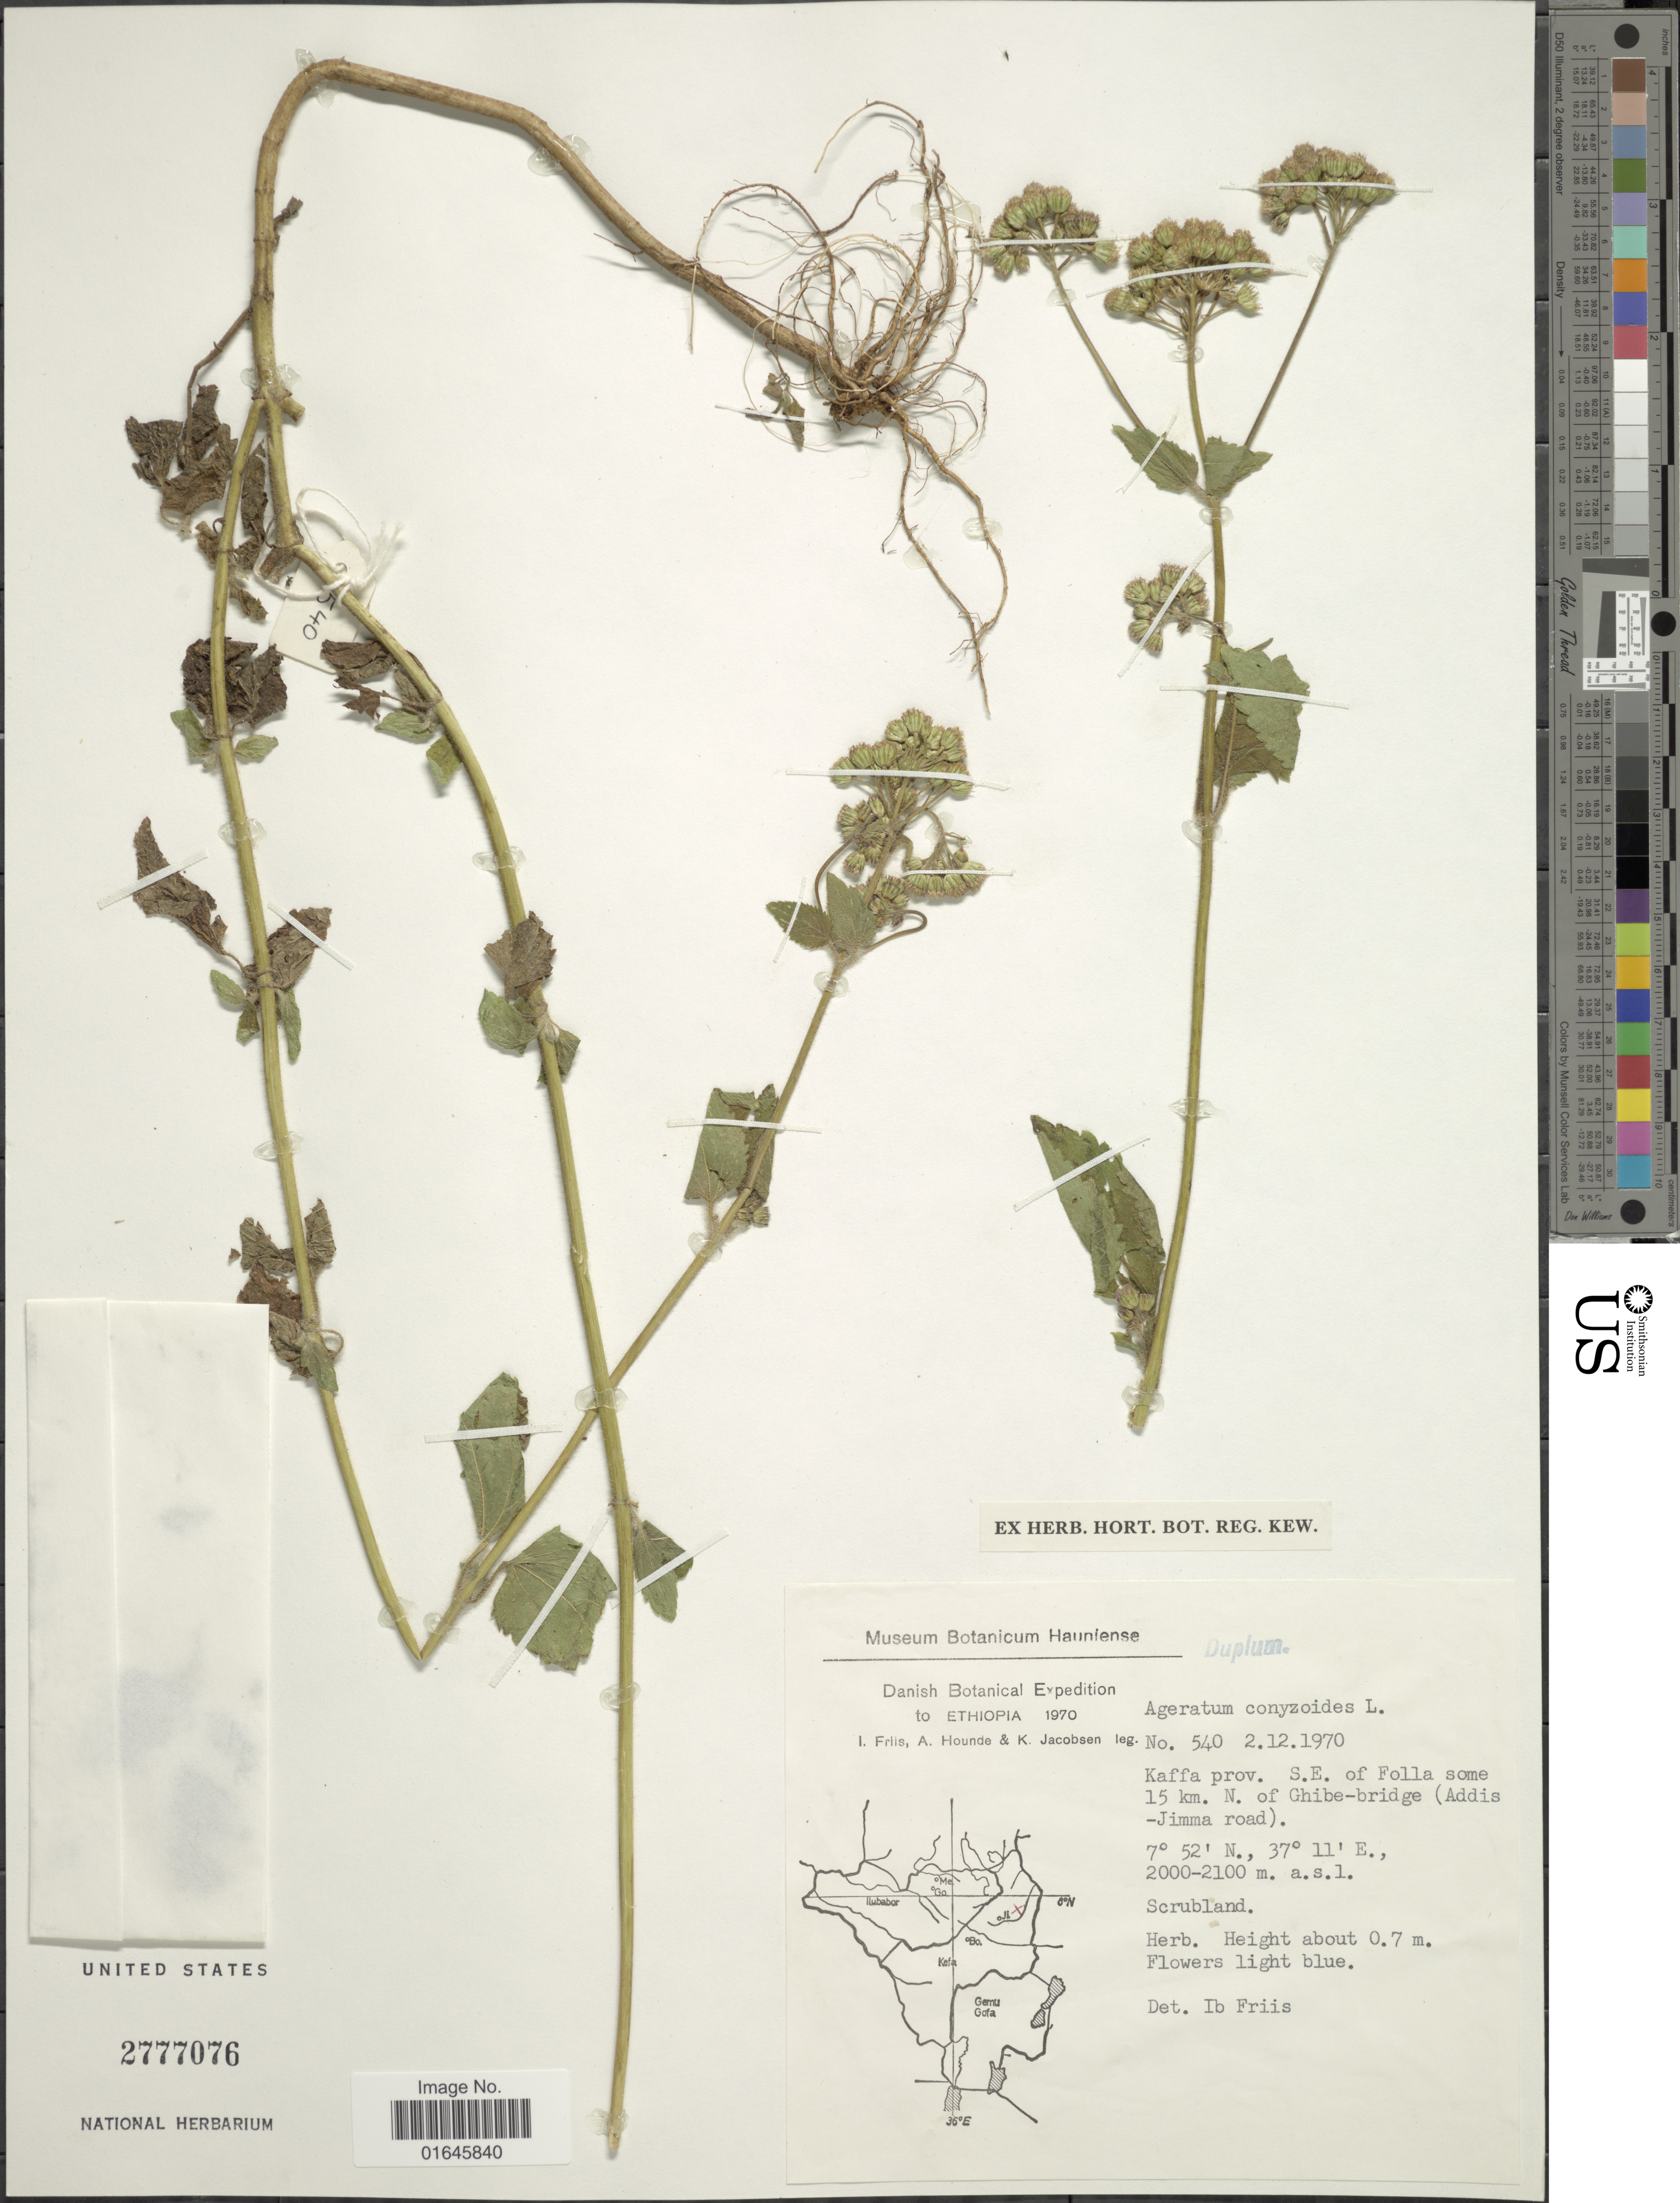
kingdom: Plantae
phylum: Tracheophyta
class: Magnoliopsida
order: Asterales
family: Asteraceae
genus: Ageratum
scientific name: Ageratum conyzoides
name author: L.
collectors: I. Friis, A. Hounde & K. Jacobsen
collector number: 540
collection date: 1970-12-02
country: Ethiopia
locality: Kaffa Prov., S.E. of Folla some 15 km. N. of Ghibe-bridge (Addis Jimme Road)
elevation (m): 2000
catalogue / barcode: US 2777076